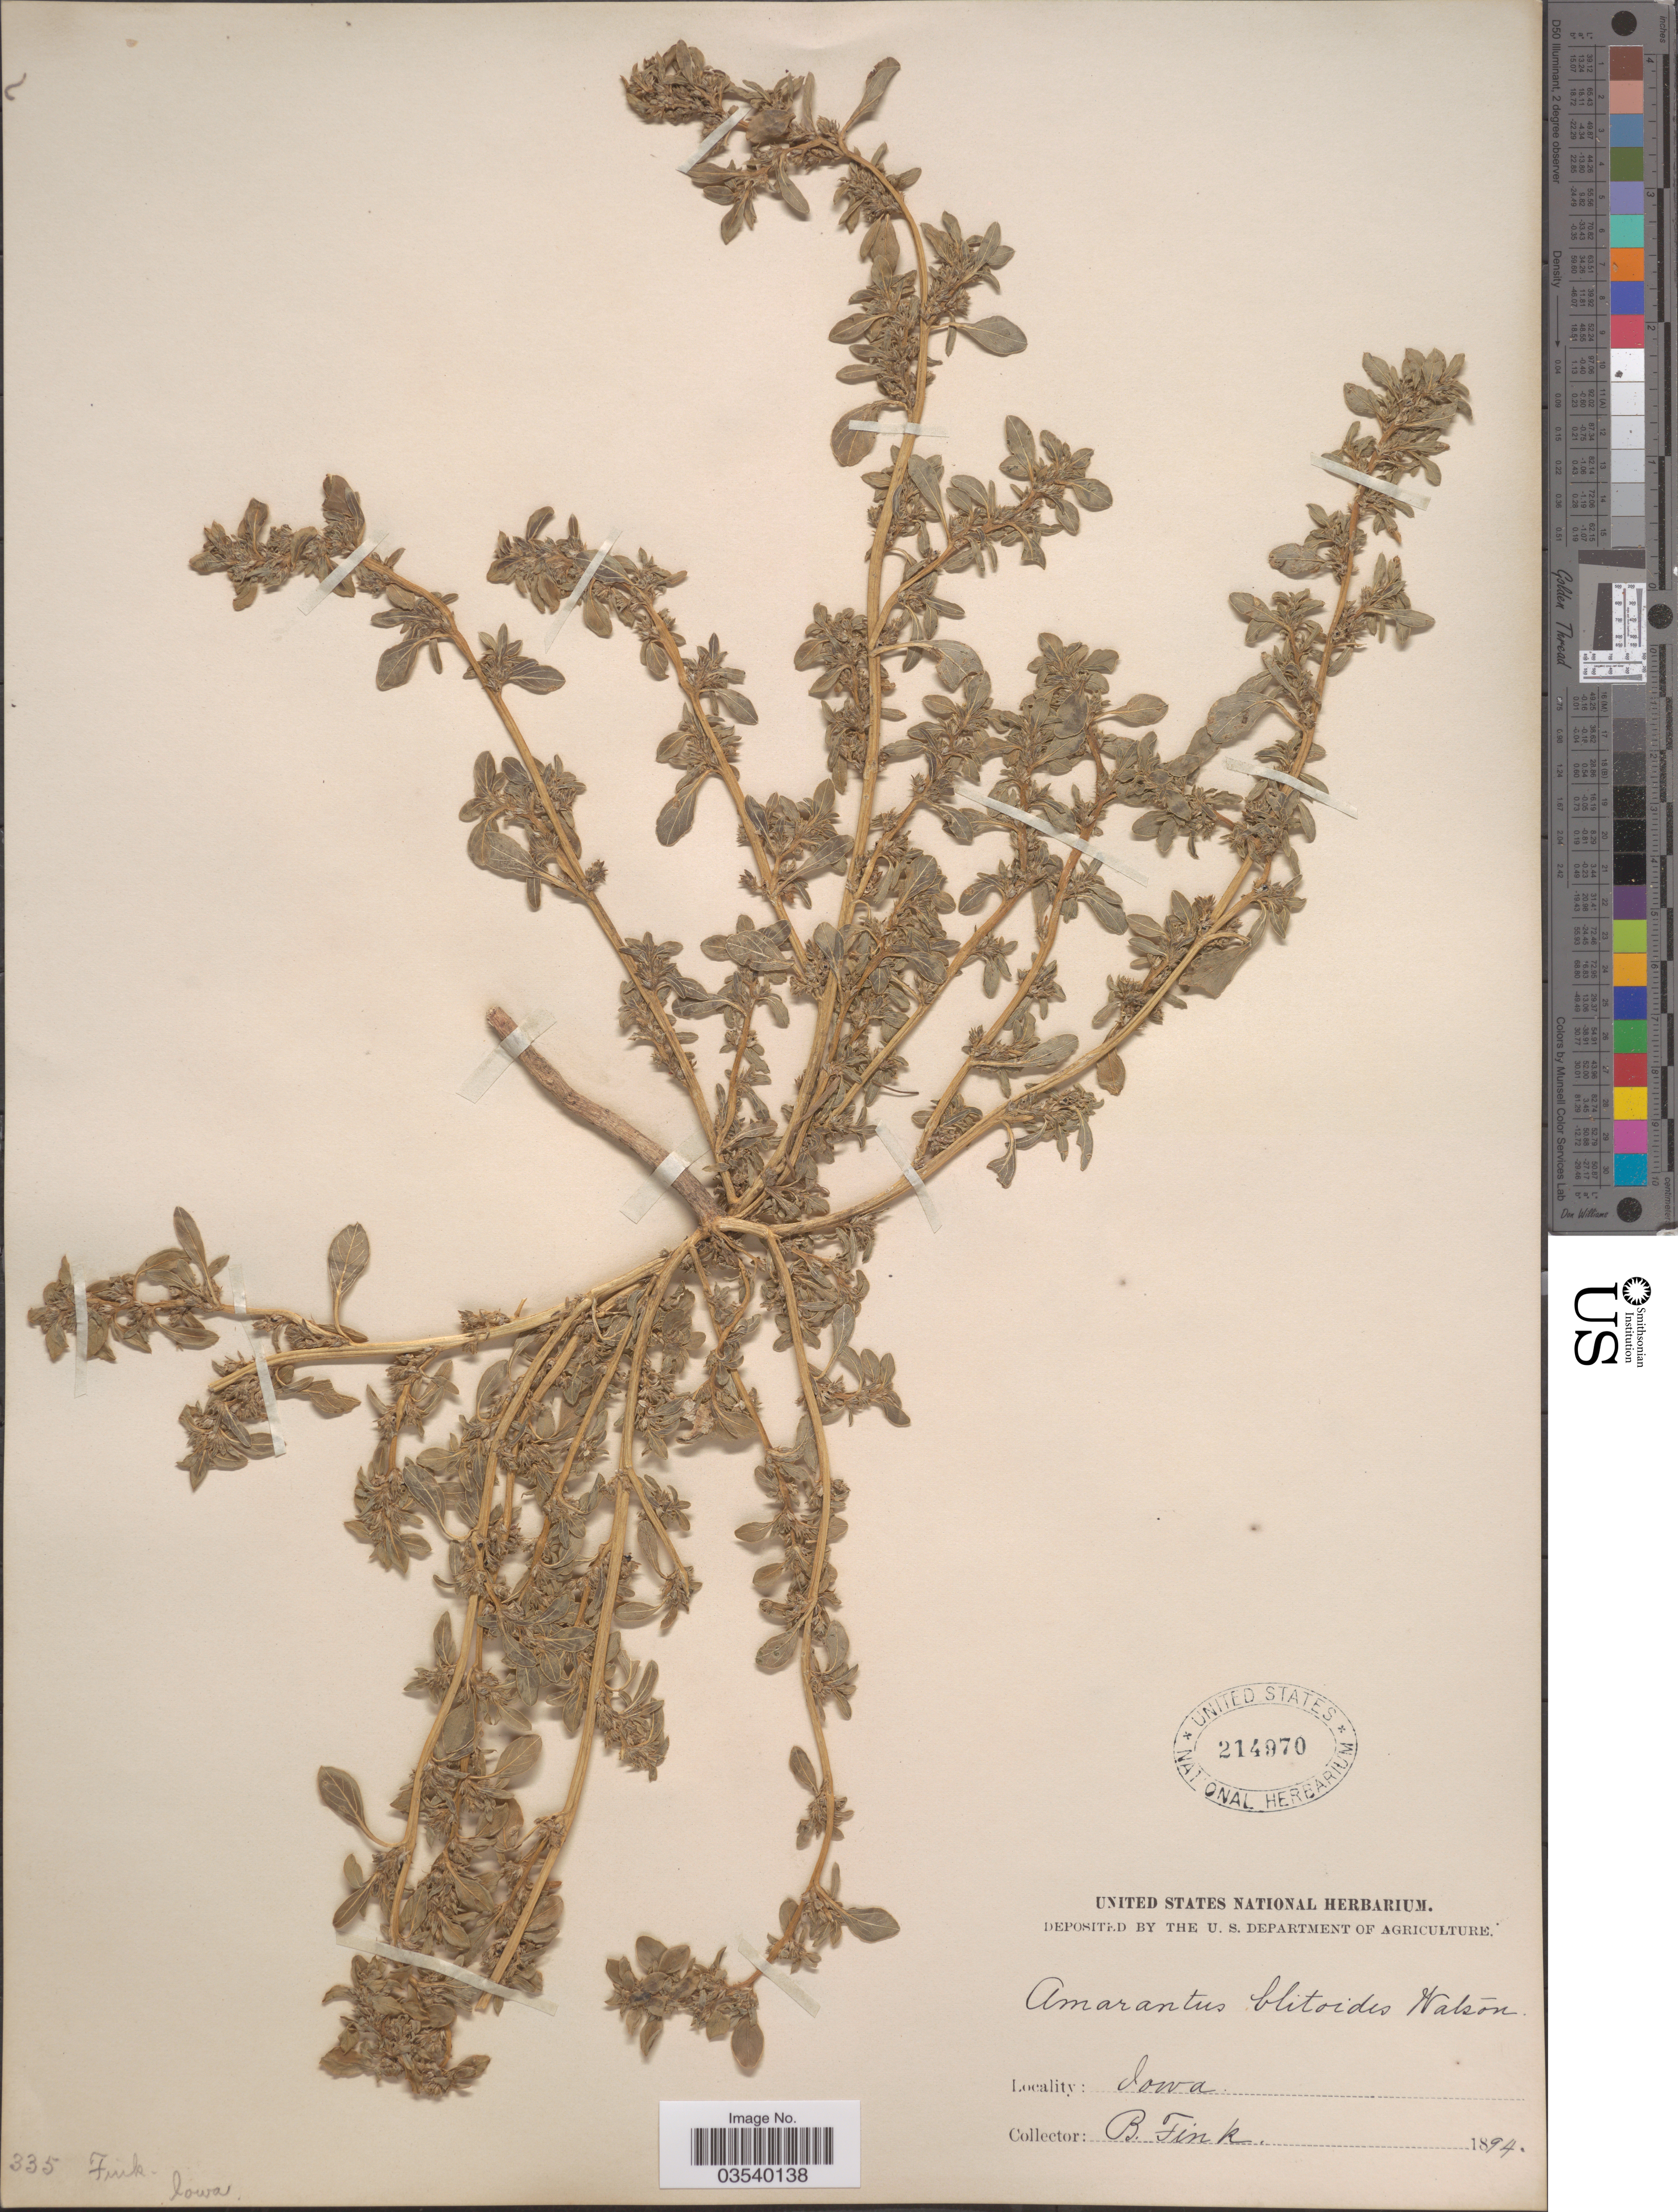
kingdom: Plantae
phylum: Tracheophyta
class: Magnoliopsida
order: Caryophyllales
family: Amaranthaceae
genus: Amaranthus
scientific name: Amaranthus blitoides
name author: S. Watson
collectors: B. Fink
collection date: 1894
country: United States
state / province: Iowa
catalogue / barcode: US 214970